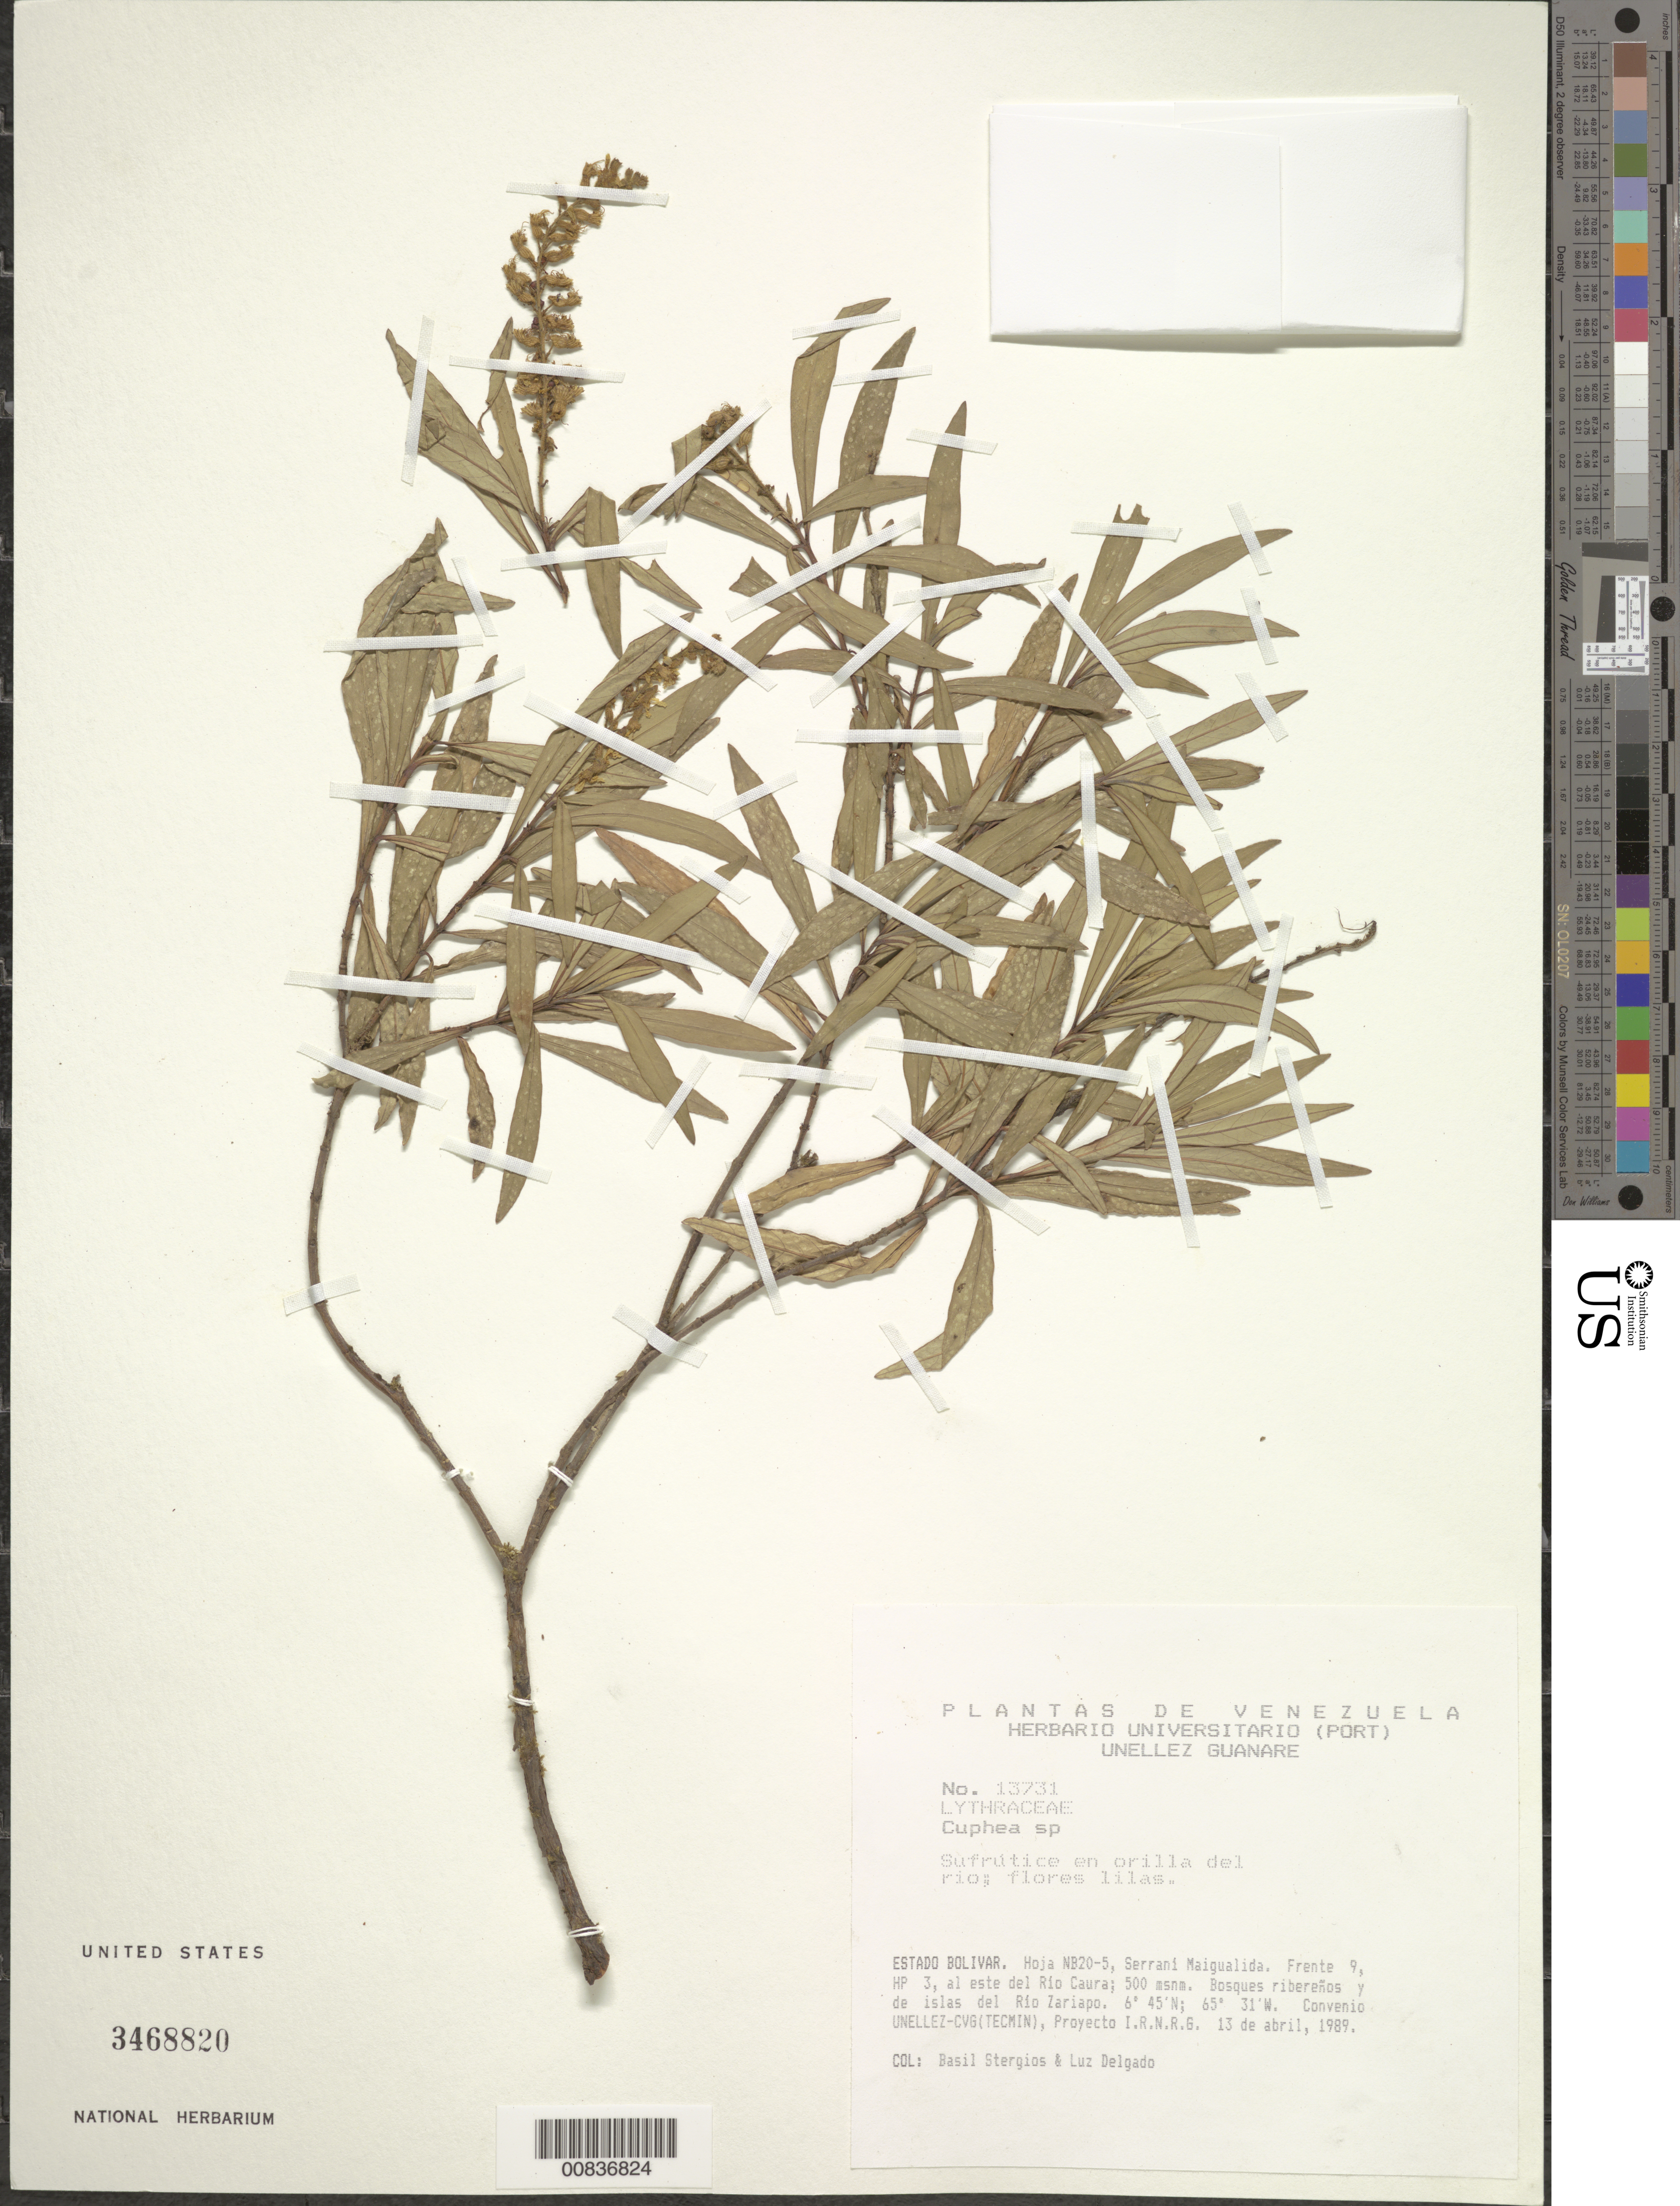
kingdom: Plantae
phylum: Tracheophyta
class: Magnoliopsida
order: Myrtales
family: Lythraceae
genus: Cuphea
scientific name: Cuphea sp.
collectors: B. G. Stergios & L. Delgado V.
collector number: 13731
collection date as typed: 13-Apr-89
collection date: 1989-04-13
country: Venezuela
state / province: Bolívar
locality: Serrania Maigualida, E del río Caura, cerca de las riberas del río Zariapo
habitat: Bosques ribereños y de islas del río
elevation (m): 500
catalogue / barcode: US 3468820